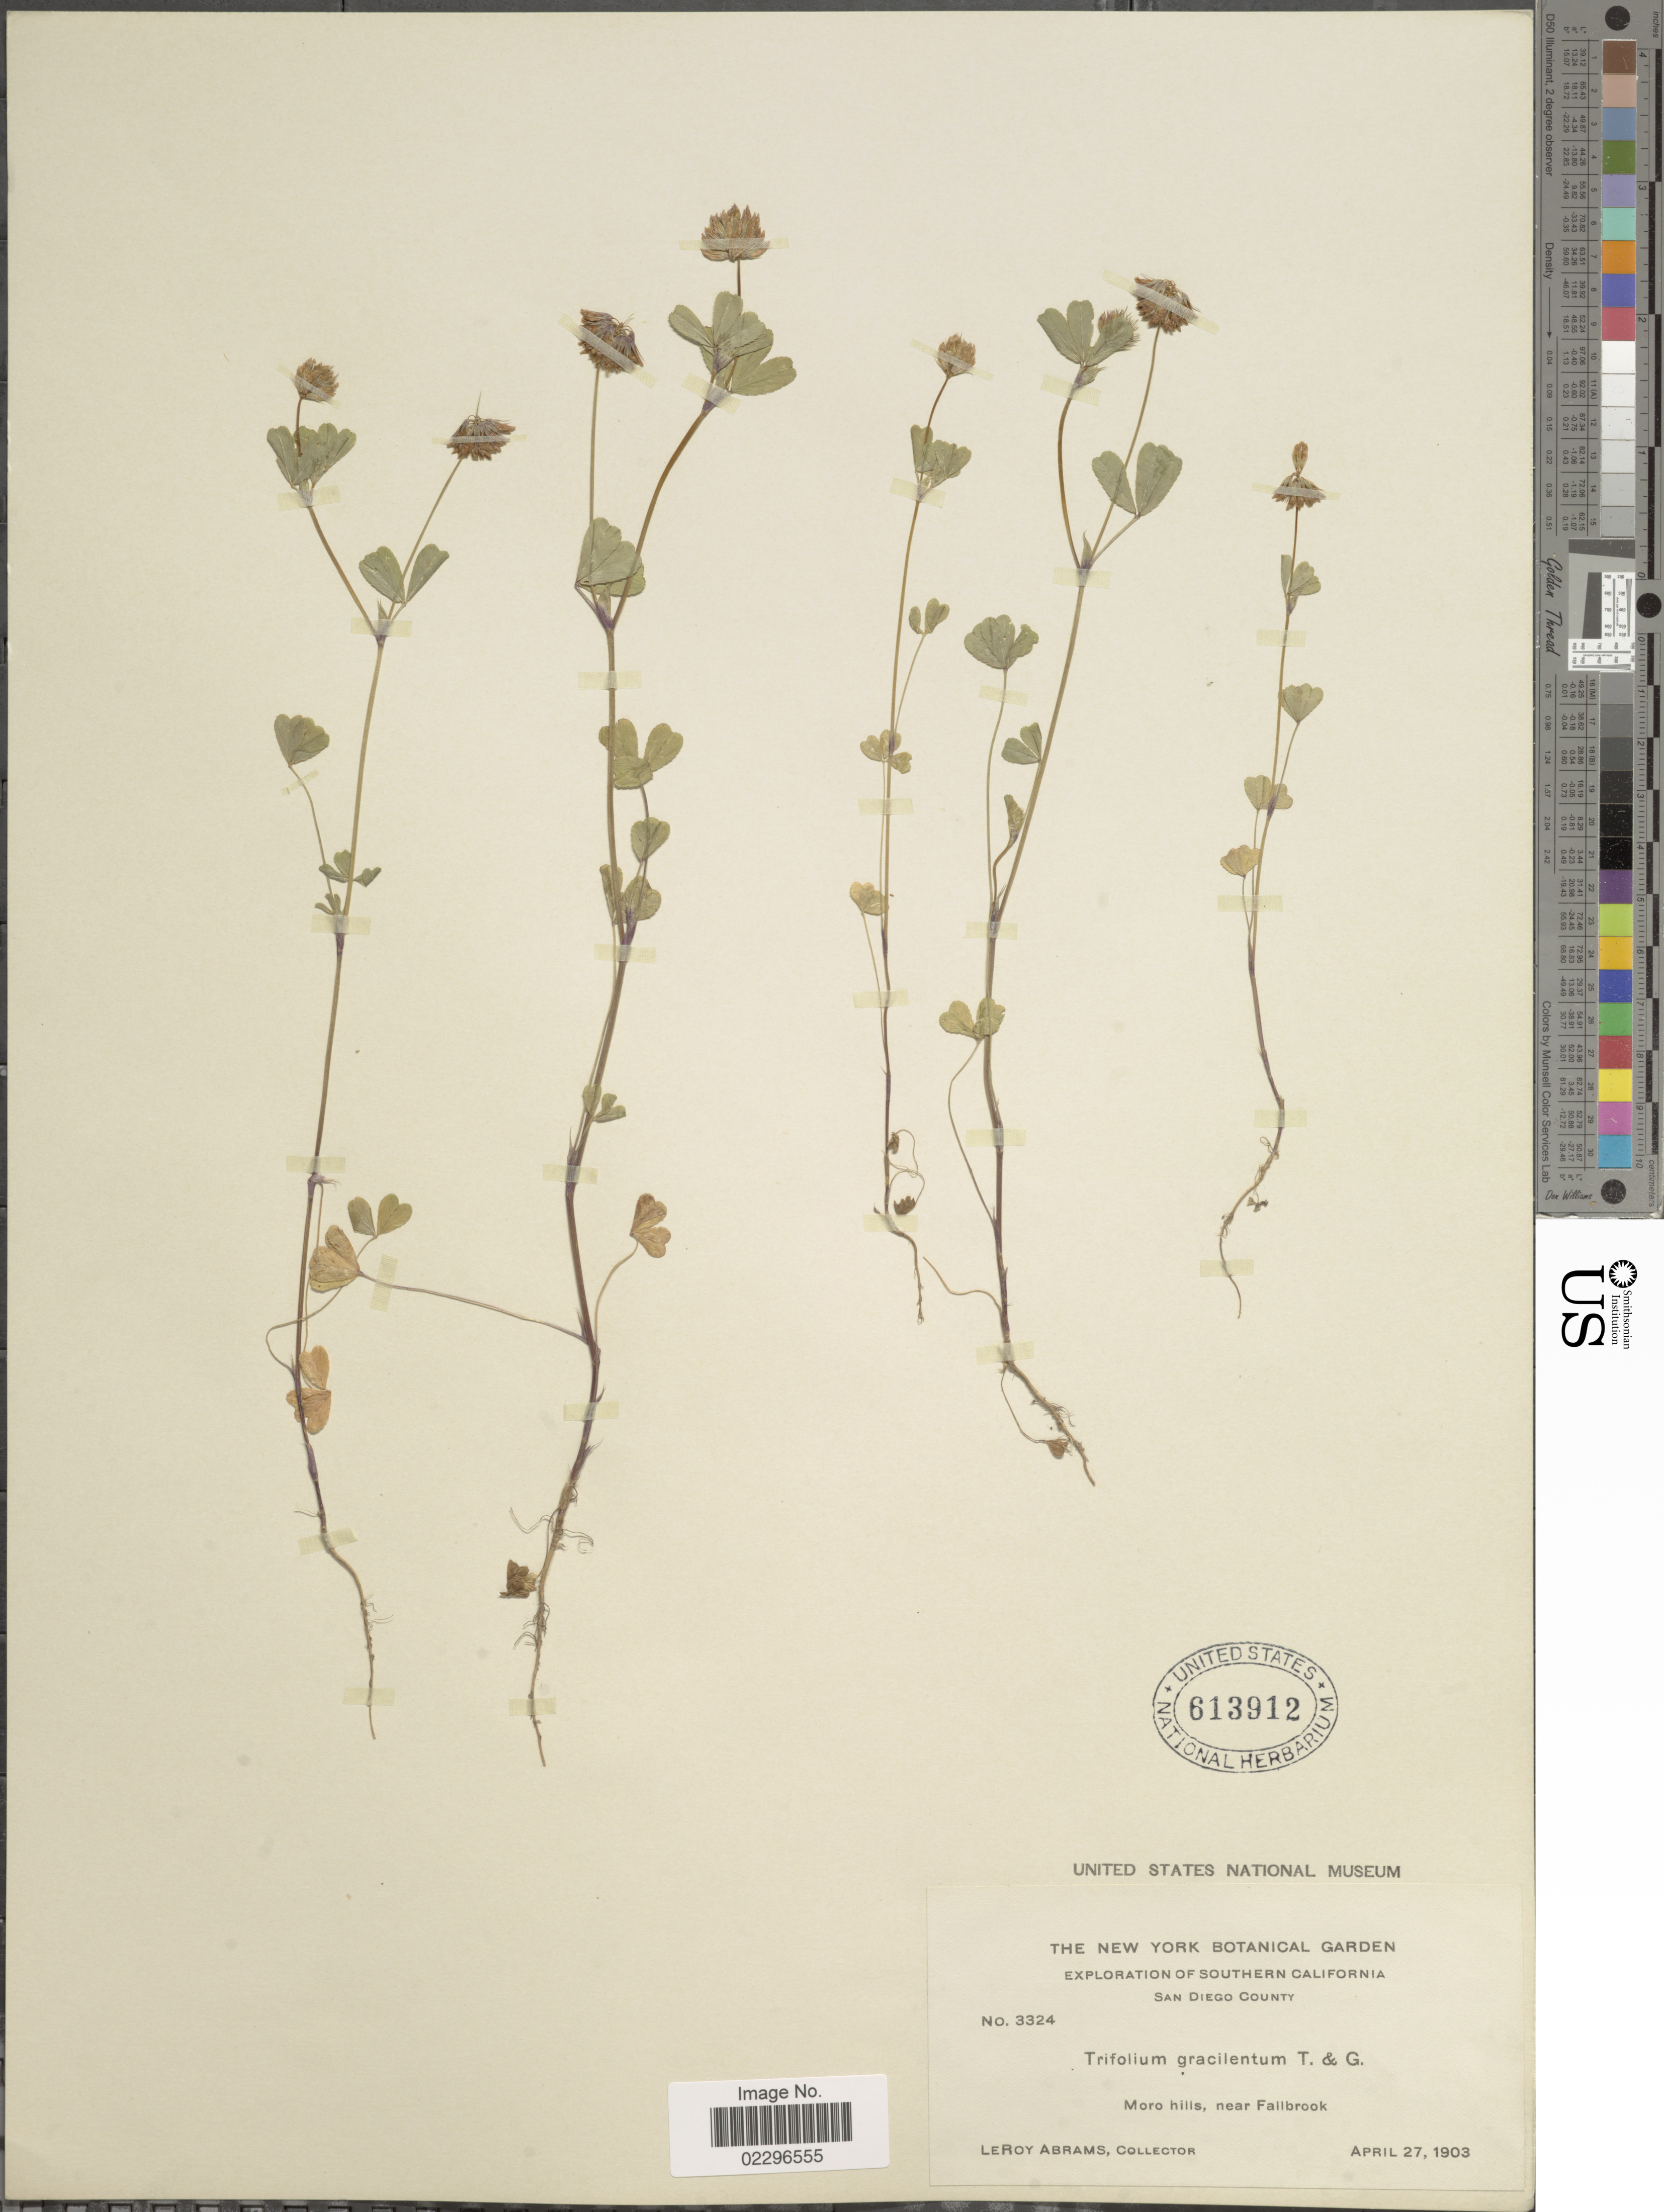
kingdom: Plantae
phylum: Tracheophyta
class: Magnoliopsida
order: Fabales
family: Fabaceae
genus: Trifolium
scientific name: Trifolium gracilentum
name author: Torr. & A. Gray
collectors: L. Abrams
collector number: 3324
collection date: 1903-04-27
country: United States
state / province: California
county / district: San Diego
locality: Southern California, San Diego County, Moro Hills, near Fallbrook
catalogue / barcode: US 613912